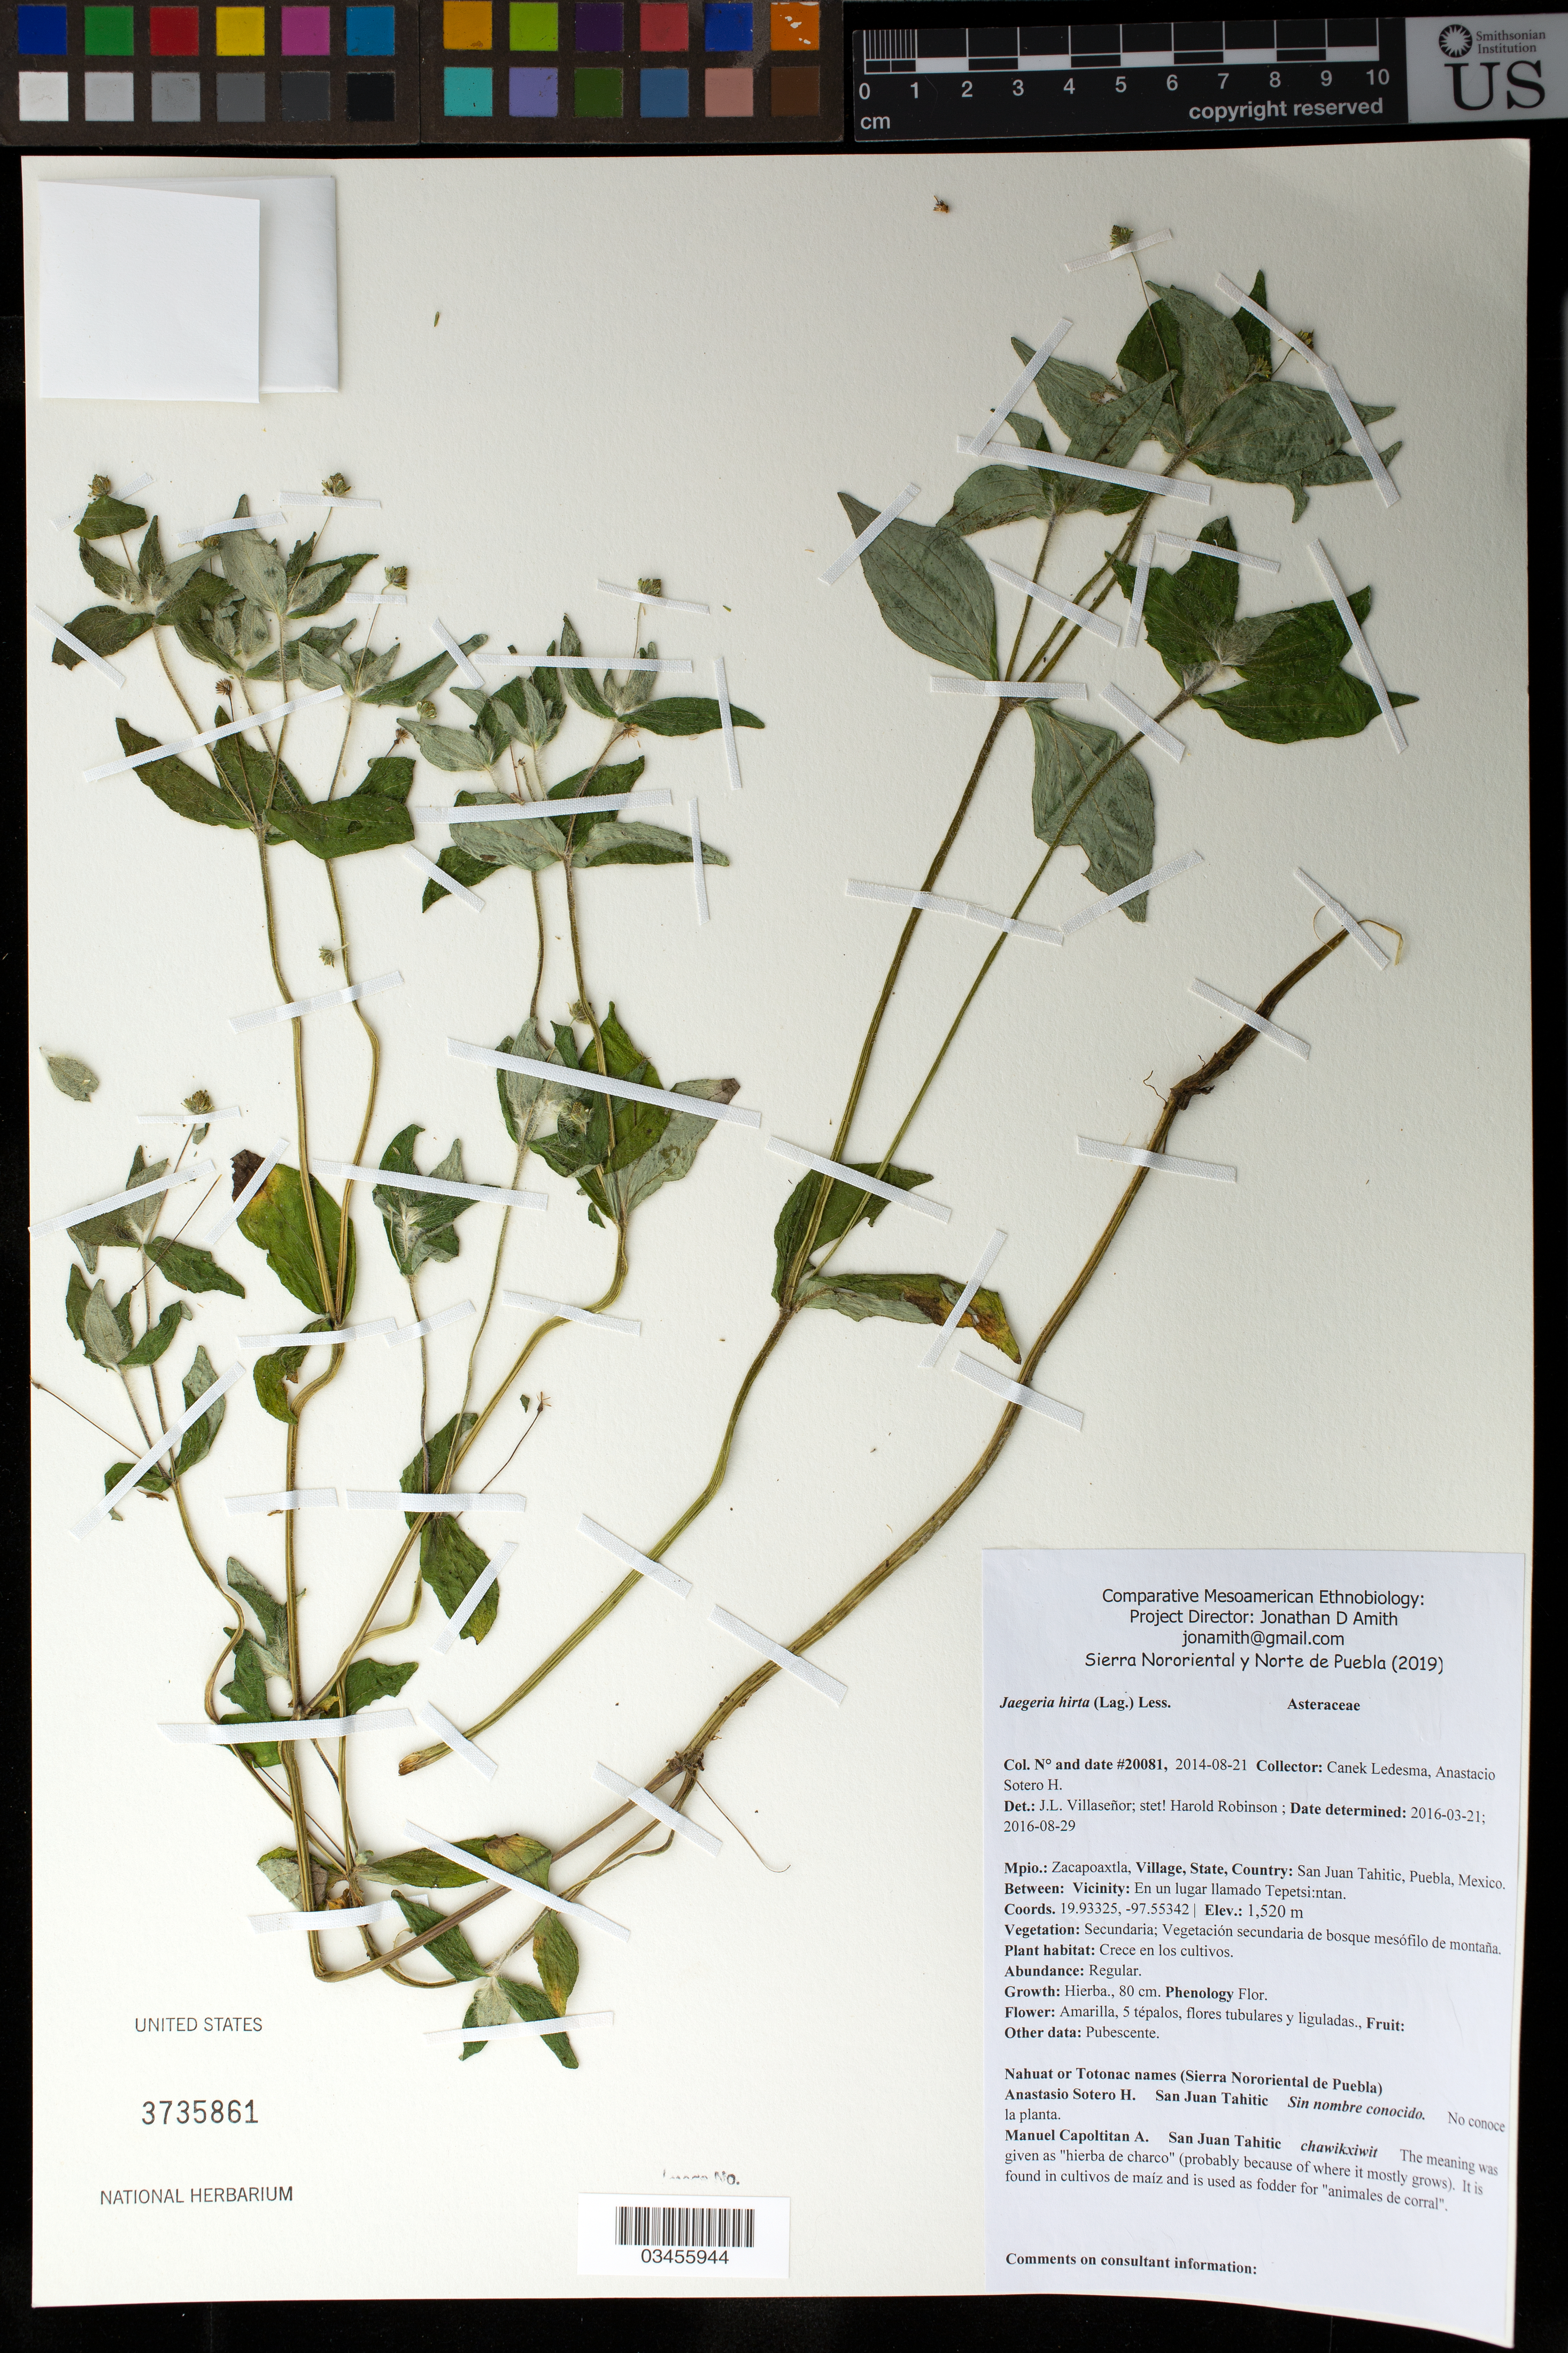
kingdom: Plantae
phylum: Tracheophyta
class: Magnoliopsida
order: Asterales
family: Asteraceae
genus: Jaegeria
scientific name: Jaegeria hirta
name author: (Lag.) Less.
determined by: Robinson, Harold E., (US)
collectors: Canek Ledesma C.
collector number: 20081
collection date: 2014-08-21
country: México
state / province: Puebla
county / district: Zacapoaxtla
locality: PUEBLO: San Juan Tahitic; LOCALIDAD EXACTA: Place named Tepetsi:ntan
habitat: Vegetación secundaria de bosque mesófilo de montaña; Crece en los cultivos.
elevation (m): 1520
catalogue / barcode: US 3735861